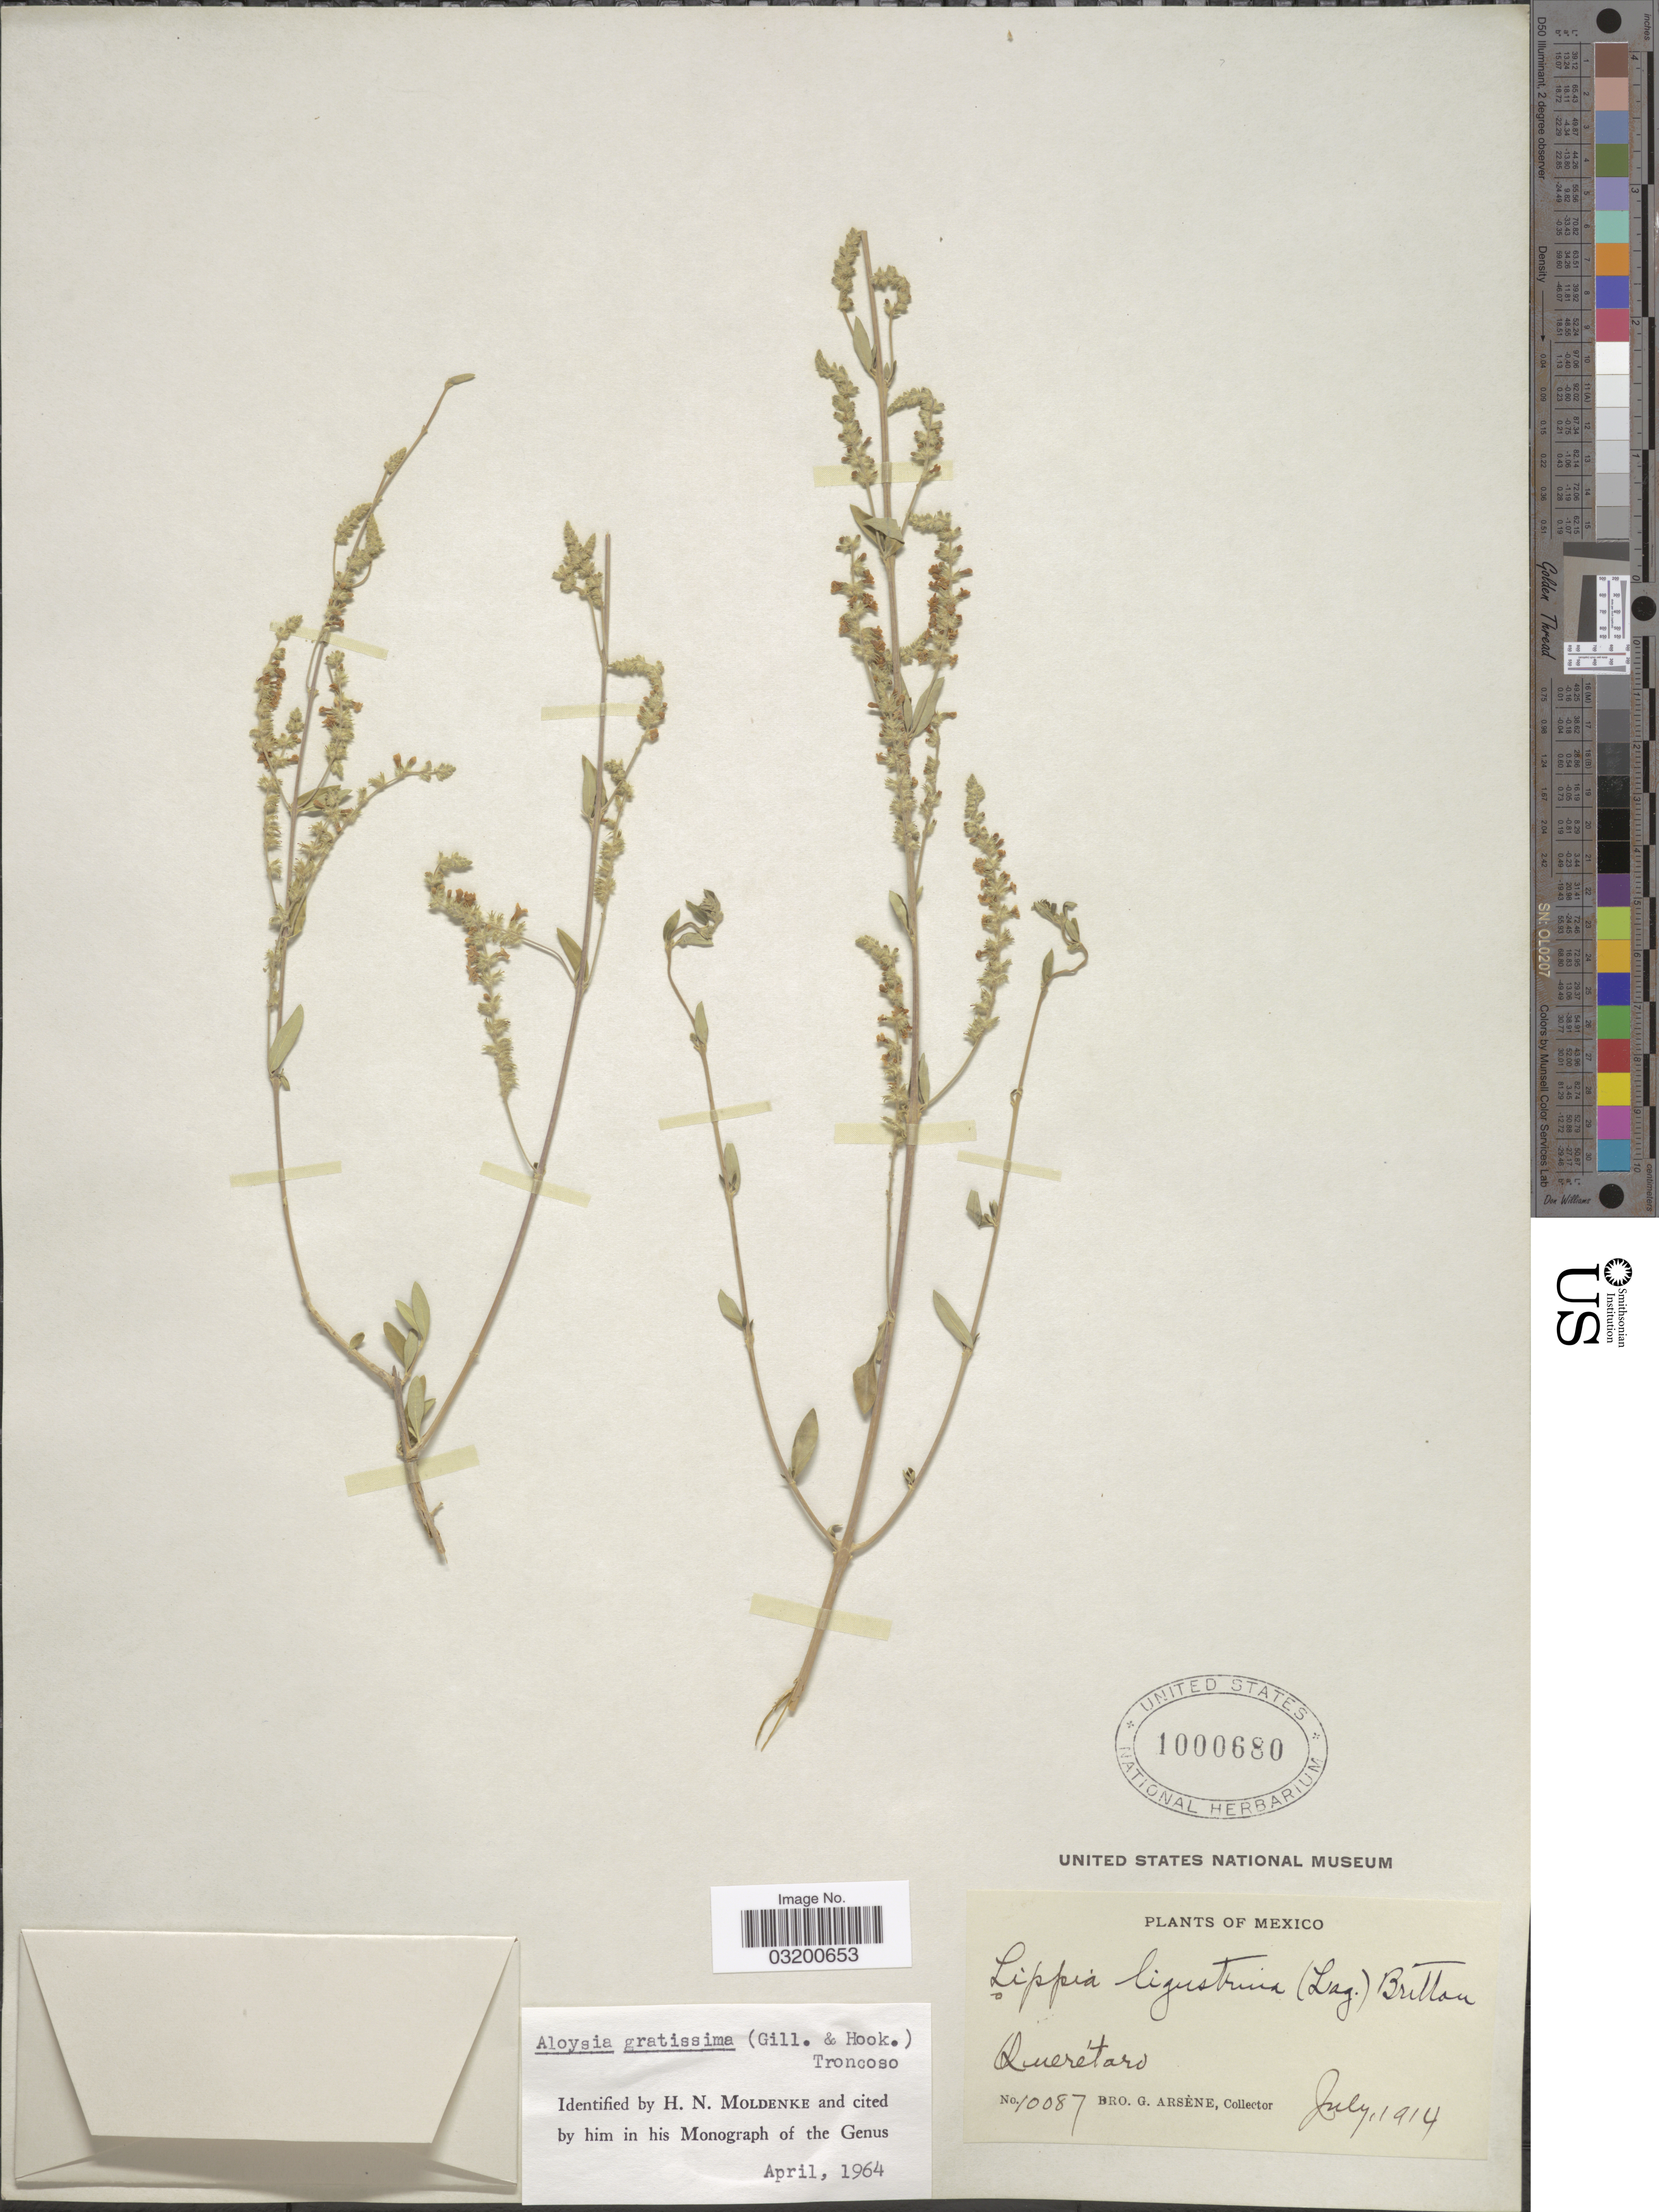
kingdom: Plantae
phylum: Tracheophyta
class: Magnoliopsida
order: Lamiales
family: Verbenaceae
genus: Aloysia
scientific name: Aloysia gratissima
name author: (Gillies & Hook.) Tronc.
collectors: Bro. G. Arsène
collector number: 10087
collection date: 1914-07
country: Mexico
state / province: Querétaro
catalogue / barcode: US 1000680